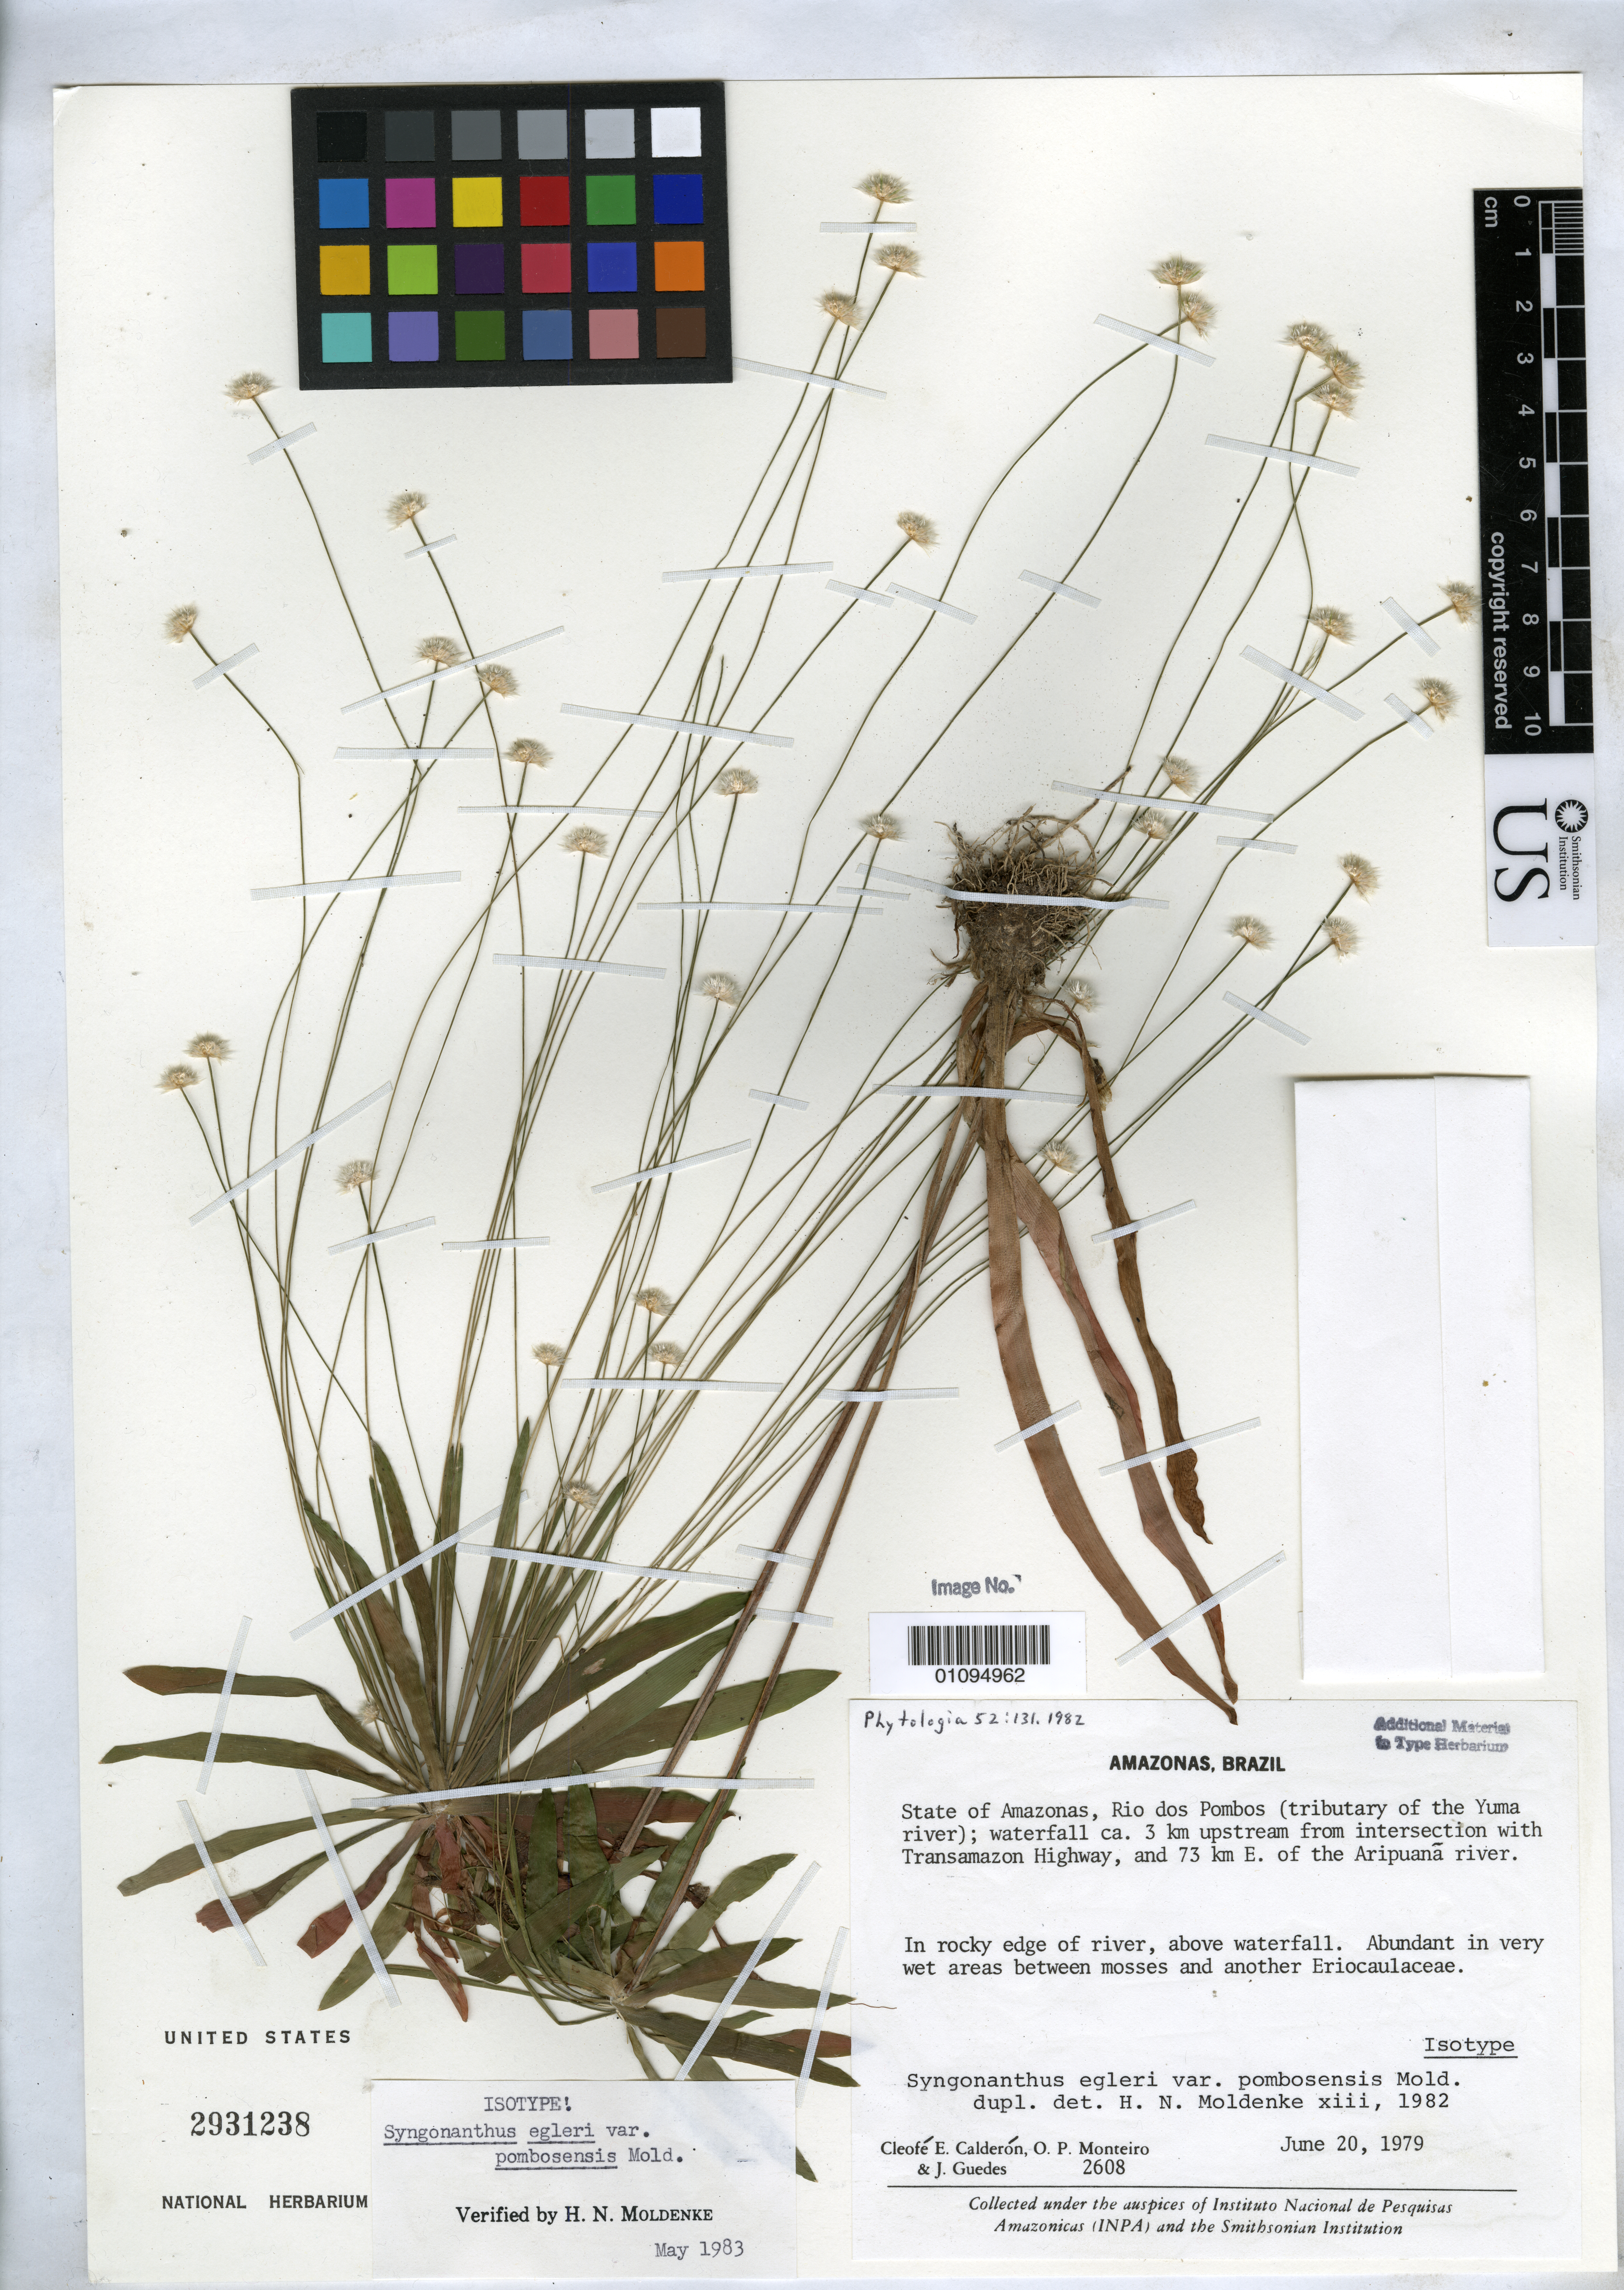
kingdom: Plantae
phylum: Tracheophyta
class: Liliopsida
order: Poales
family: Eriocaulaceae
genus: Syngonanthus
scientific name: Syngonanthus egleri var. pombosensis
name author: Moldenke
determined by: Moldenke, H. N.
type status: Isotype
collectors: C. E. Calderón, O. P. Monteiro & J. Guedes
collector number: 2608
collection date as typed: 20 Jun 1979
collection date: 1979-06-20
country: Brazil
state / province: Amazonas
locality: Rio dos pombos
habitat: In rocky edge of river, above waterfall.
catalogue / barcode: US 2931238